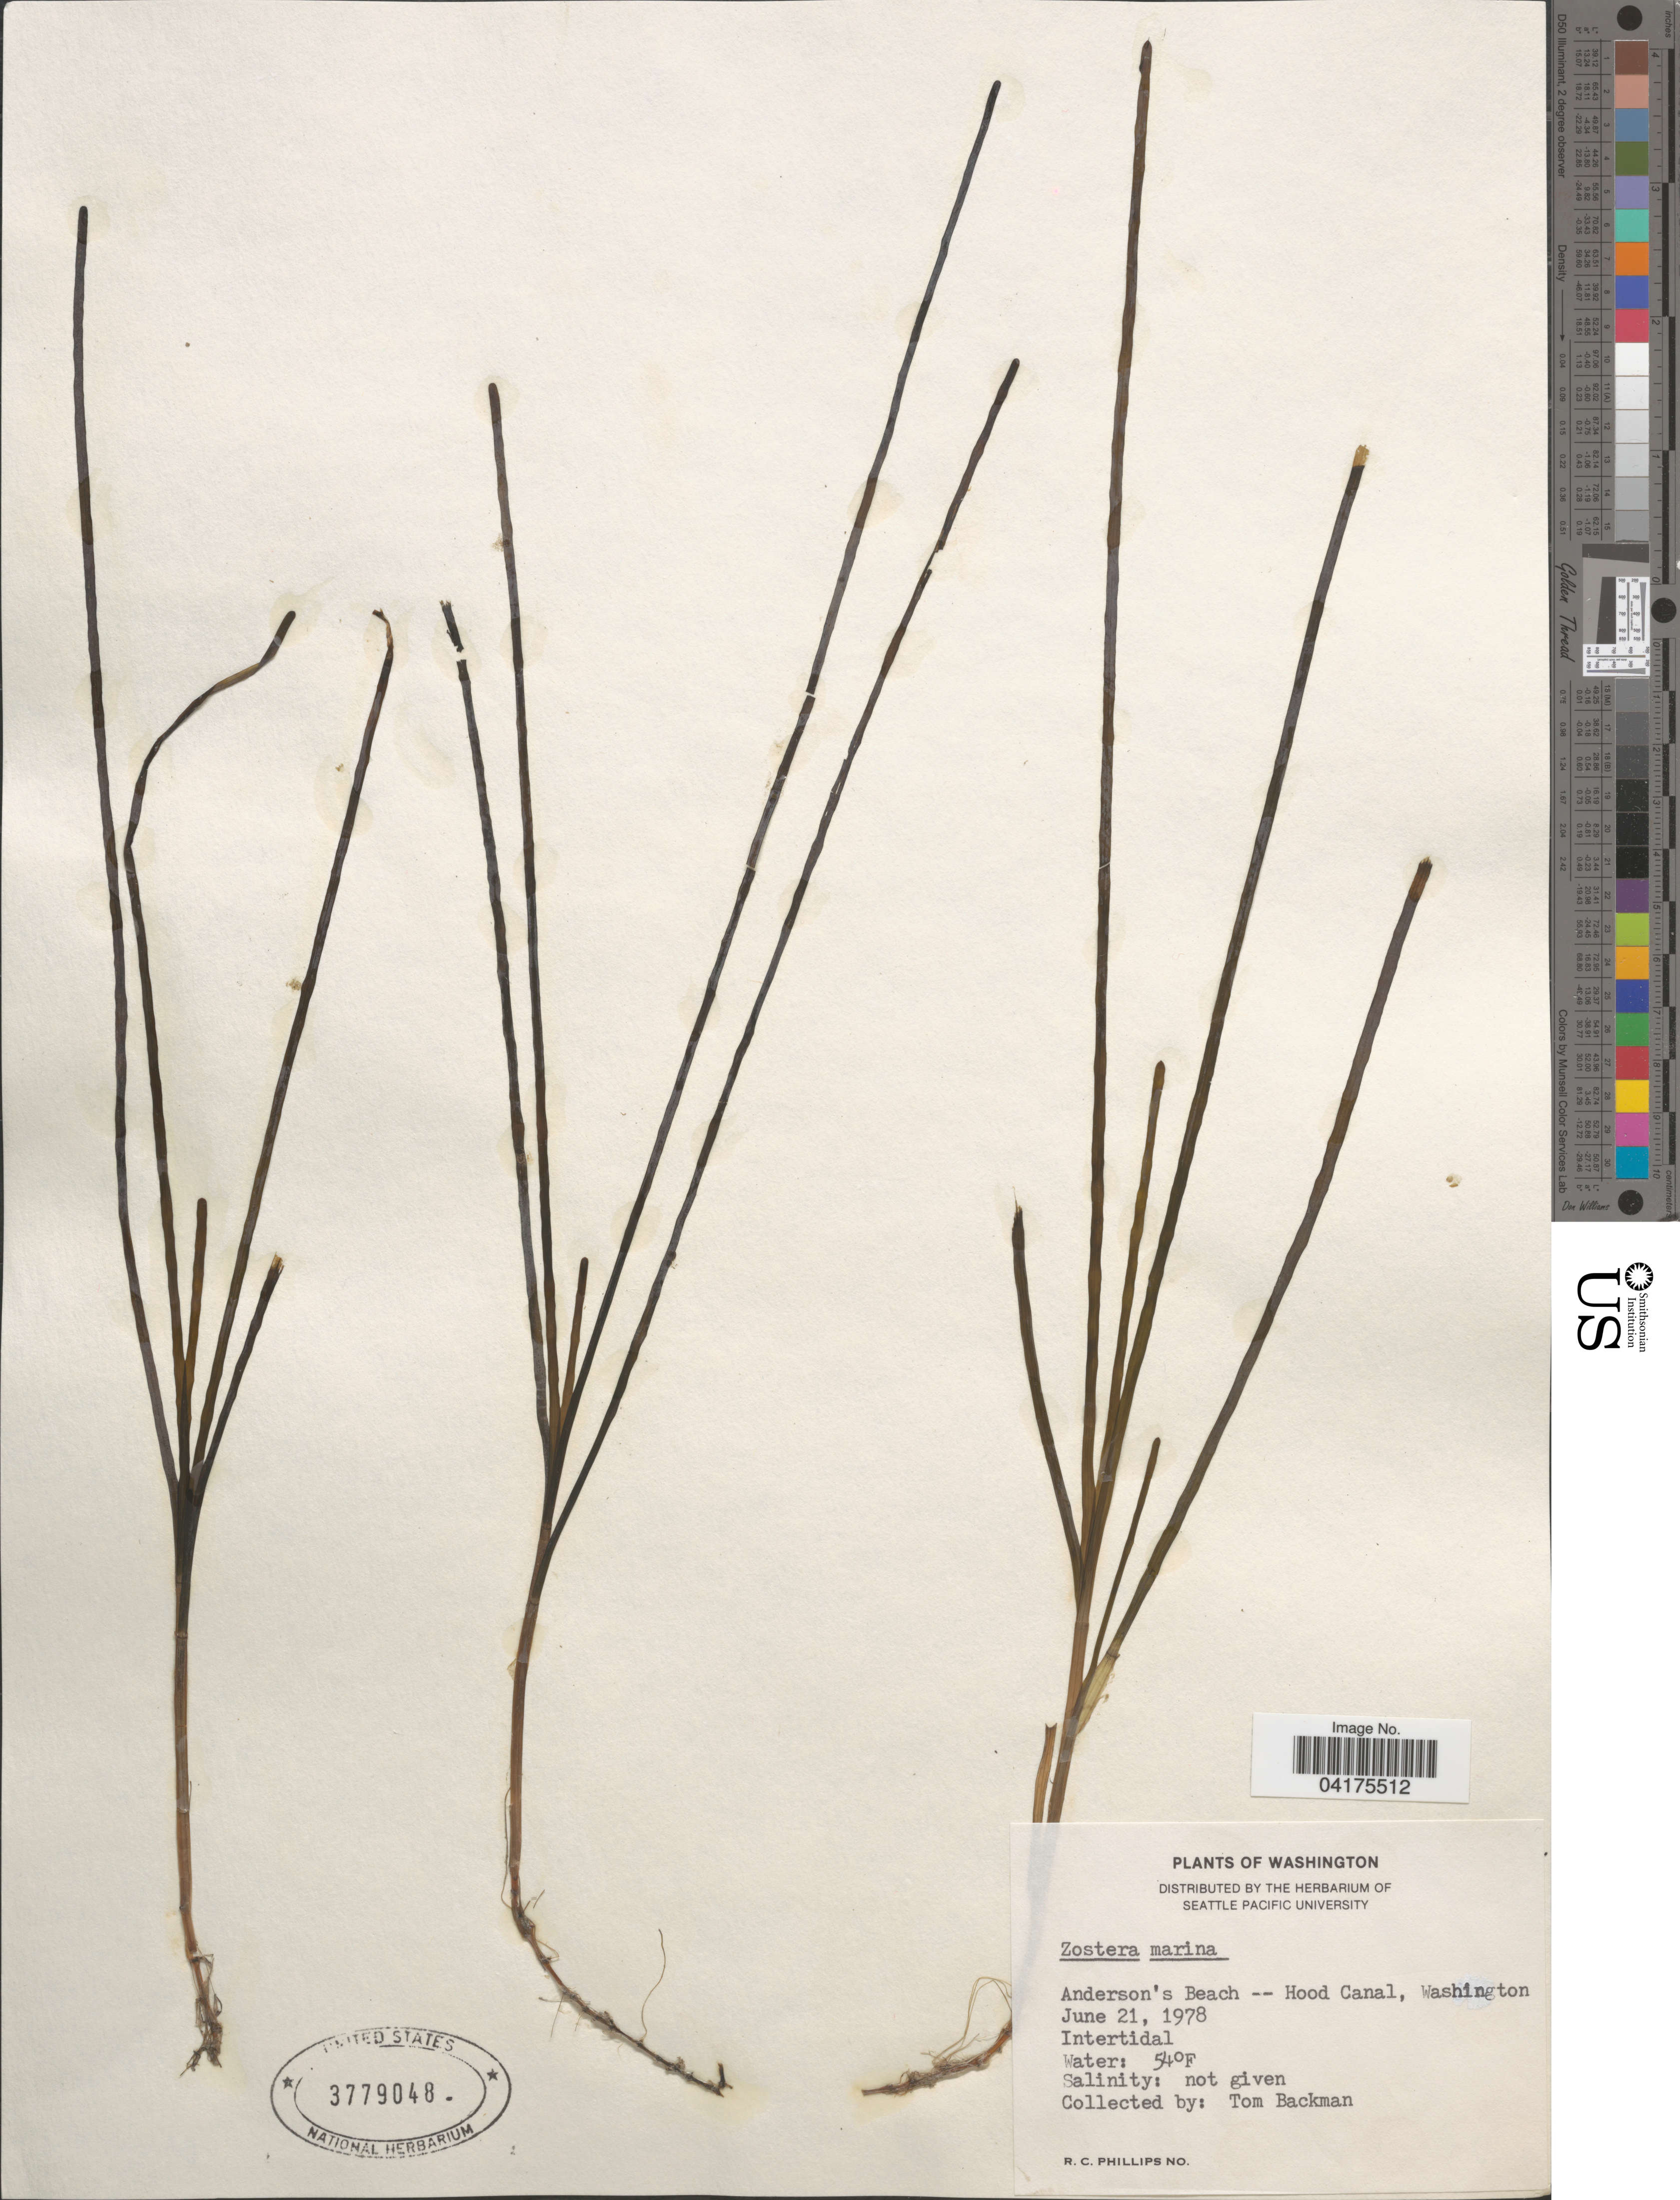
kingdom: Plantae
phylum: Tracheophyta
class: Liliopsida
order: Alismatales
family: Zosteraceae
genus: Zostera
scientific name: Zostera marina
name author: L.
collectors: T. Backman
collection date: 1978-06-21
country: United States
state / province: Washington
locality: Anderson's Beach -- Hood Canal.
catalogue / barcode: US 3779048